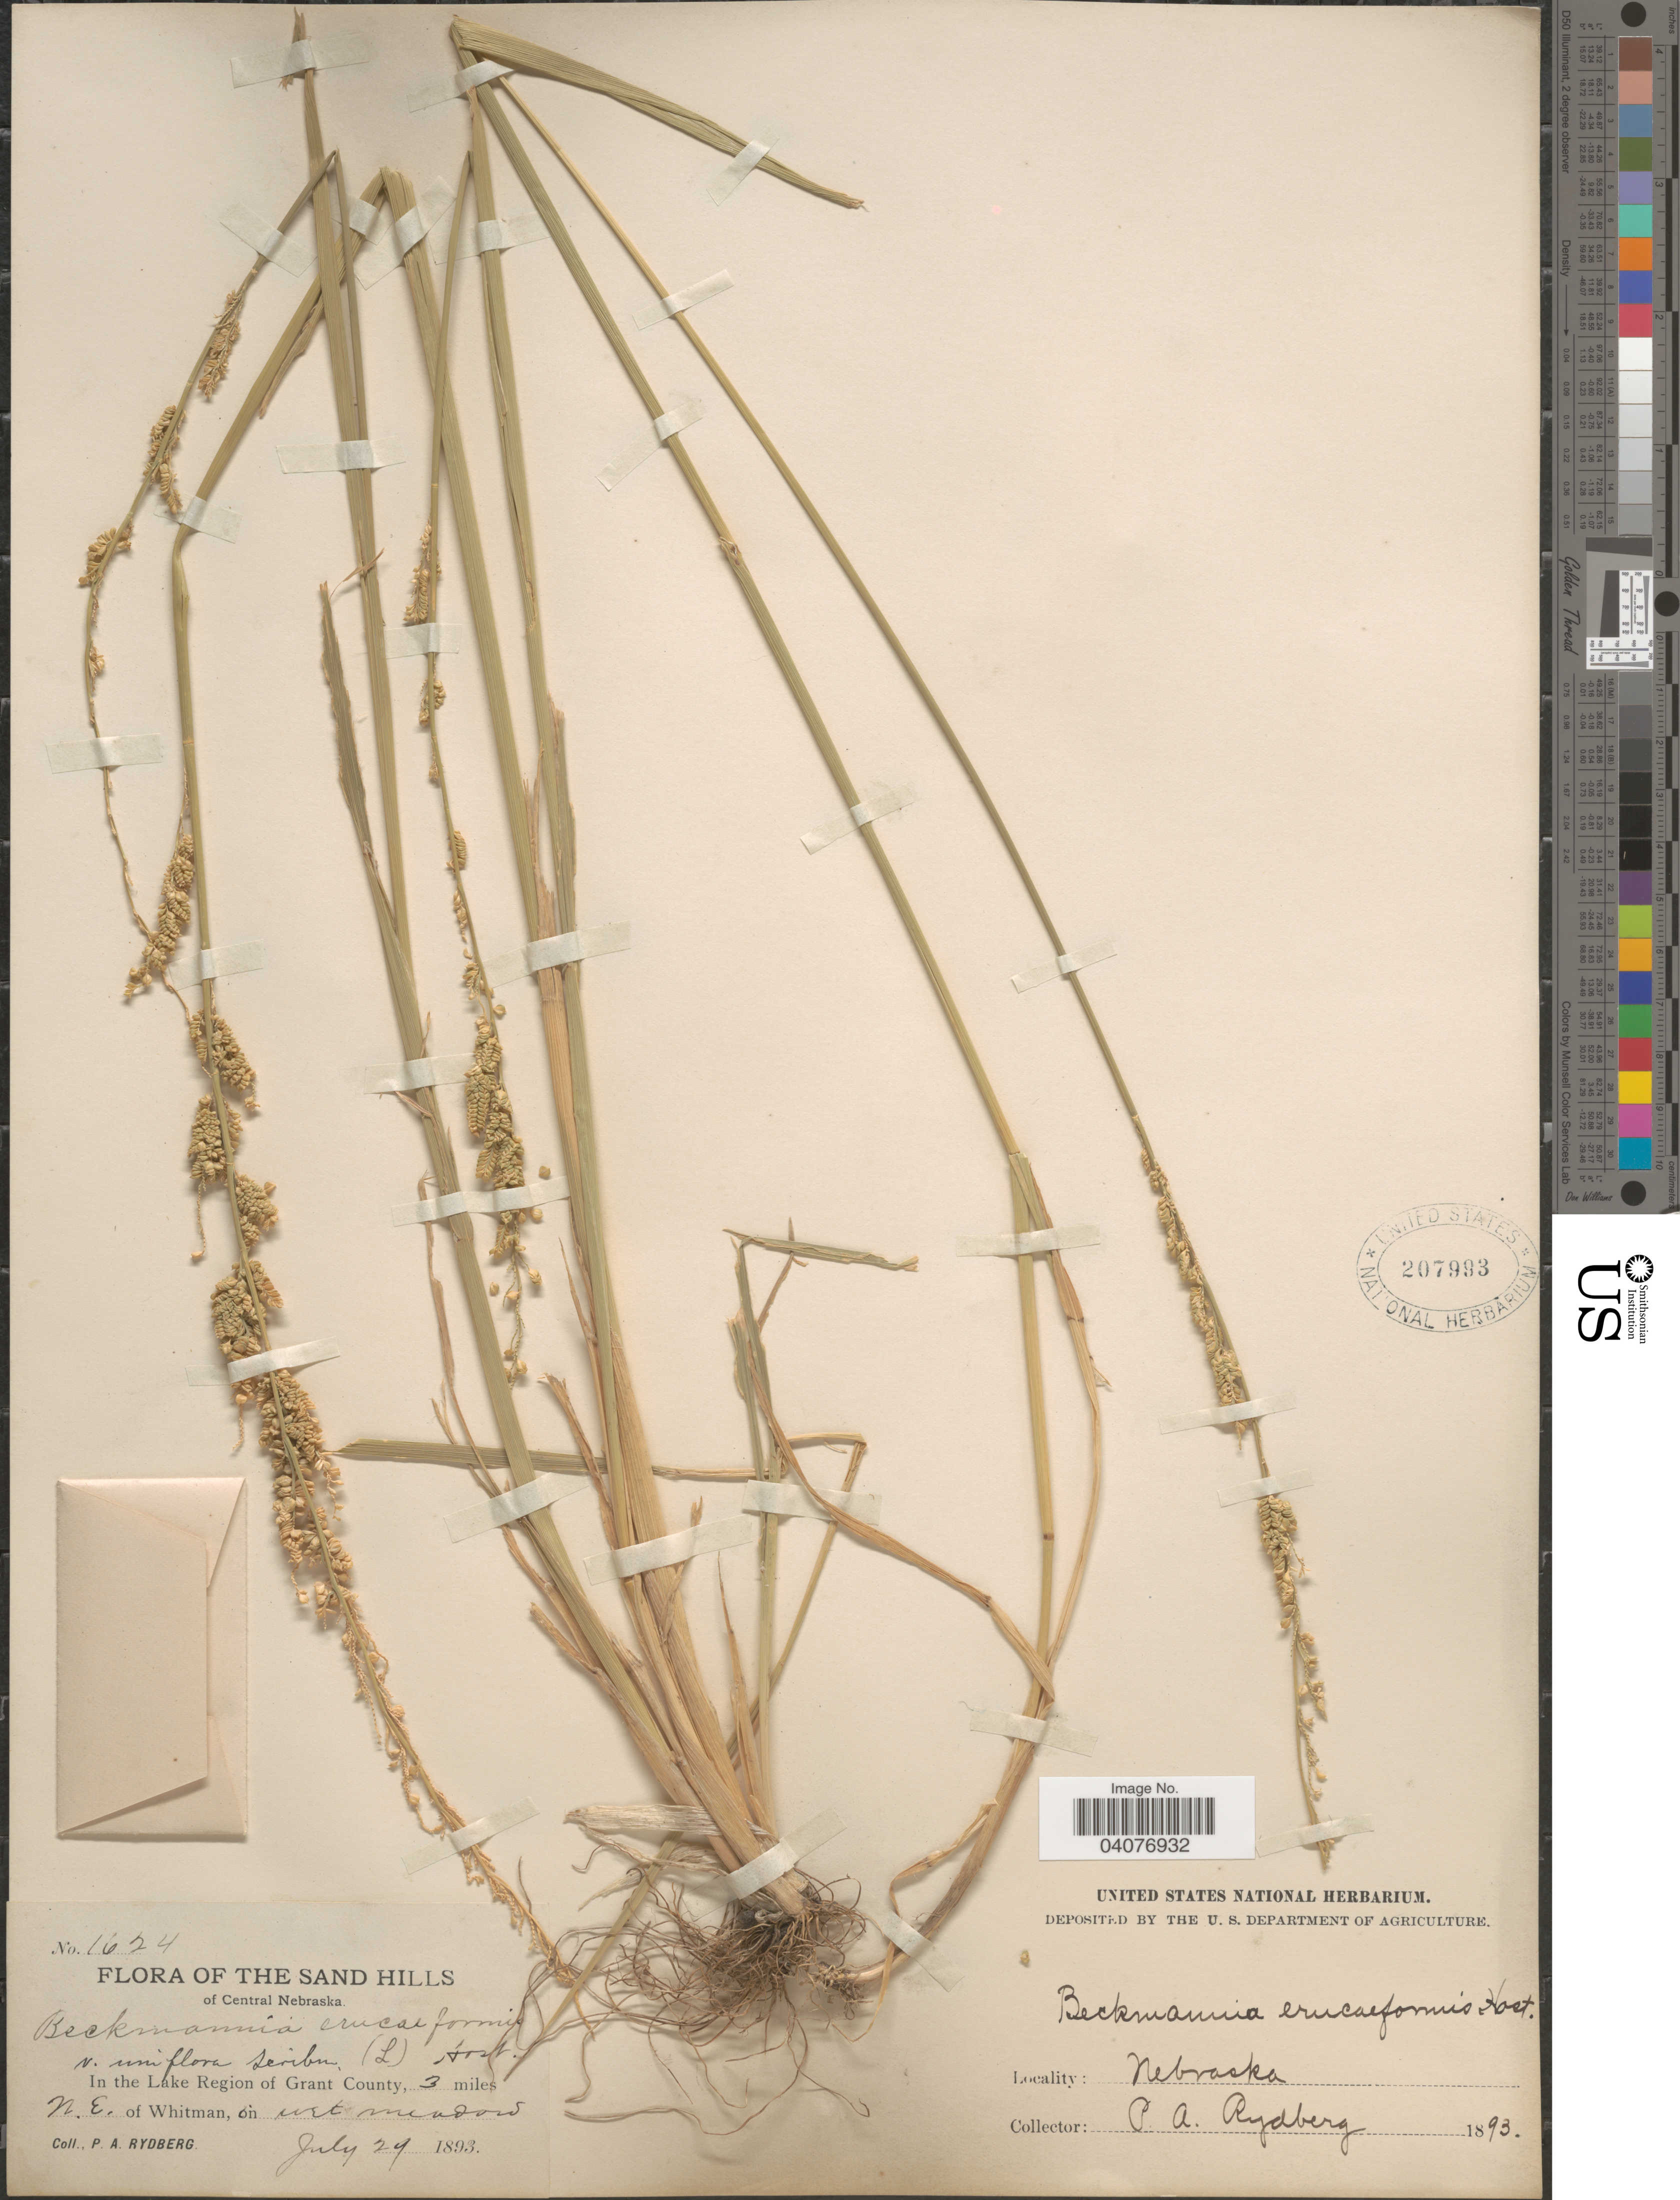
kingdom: Plantae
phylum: Tracheophyta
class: Liliopsida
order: Poales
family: Poaceae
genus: Beckmannia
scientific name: Beckmannia syzigachne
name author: (Steud.) Fernald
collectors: P. A. Rydberg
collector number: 1624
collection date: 1893-07-29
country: United States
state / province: Nebraska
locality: The Sand Hills of Central Nebraska. In the Lake Region of Grant County, 3 miles N.E. of Whitman, on wet meadows.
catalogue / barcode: US 207993